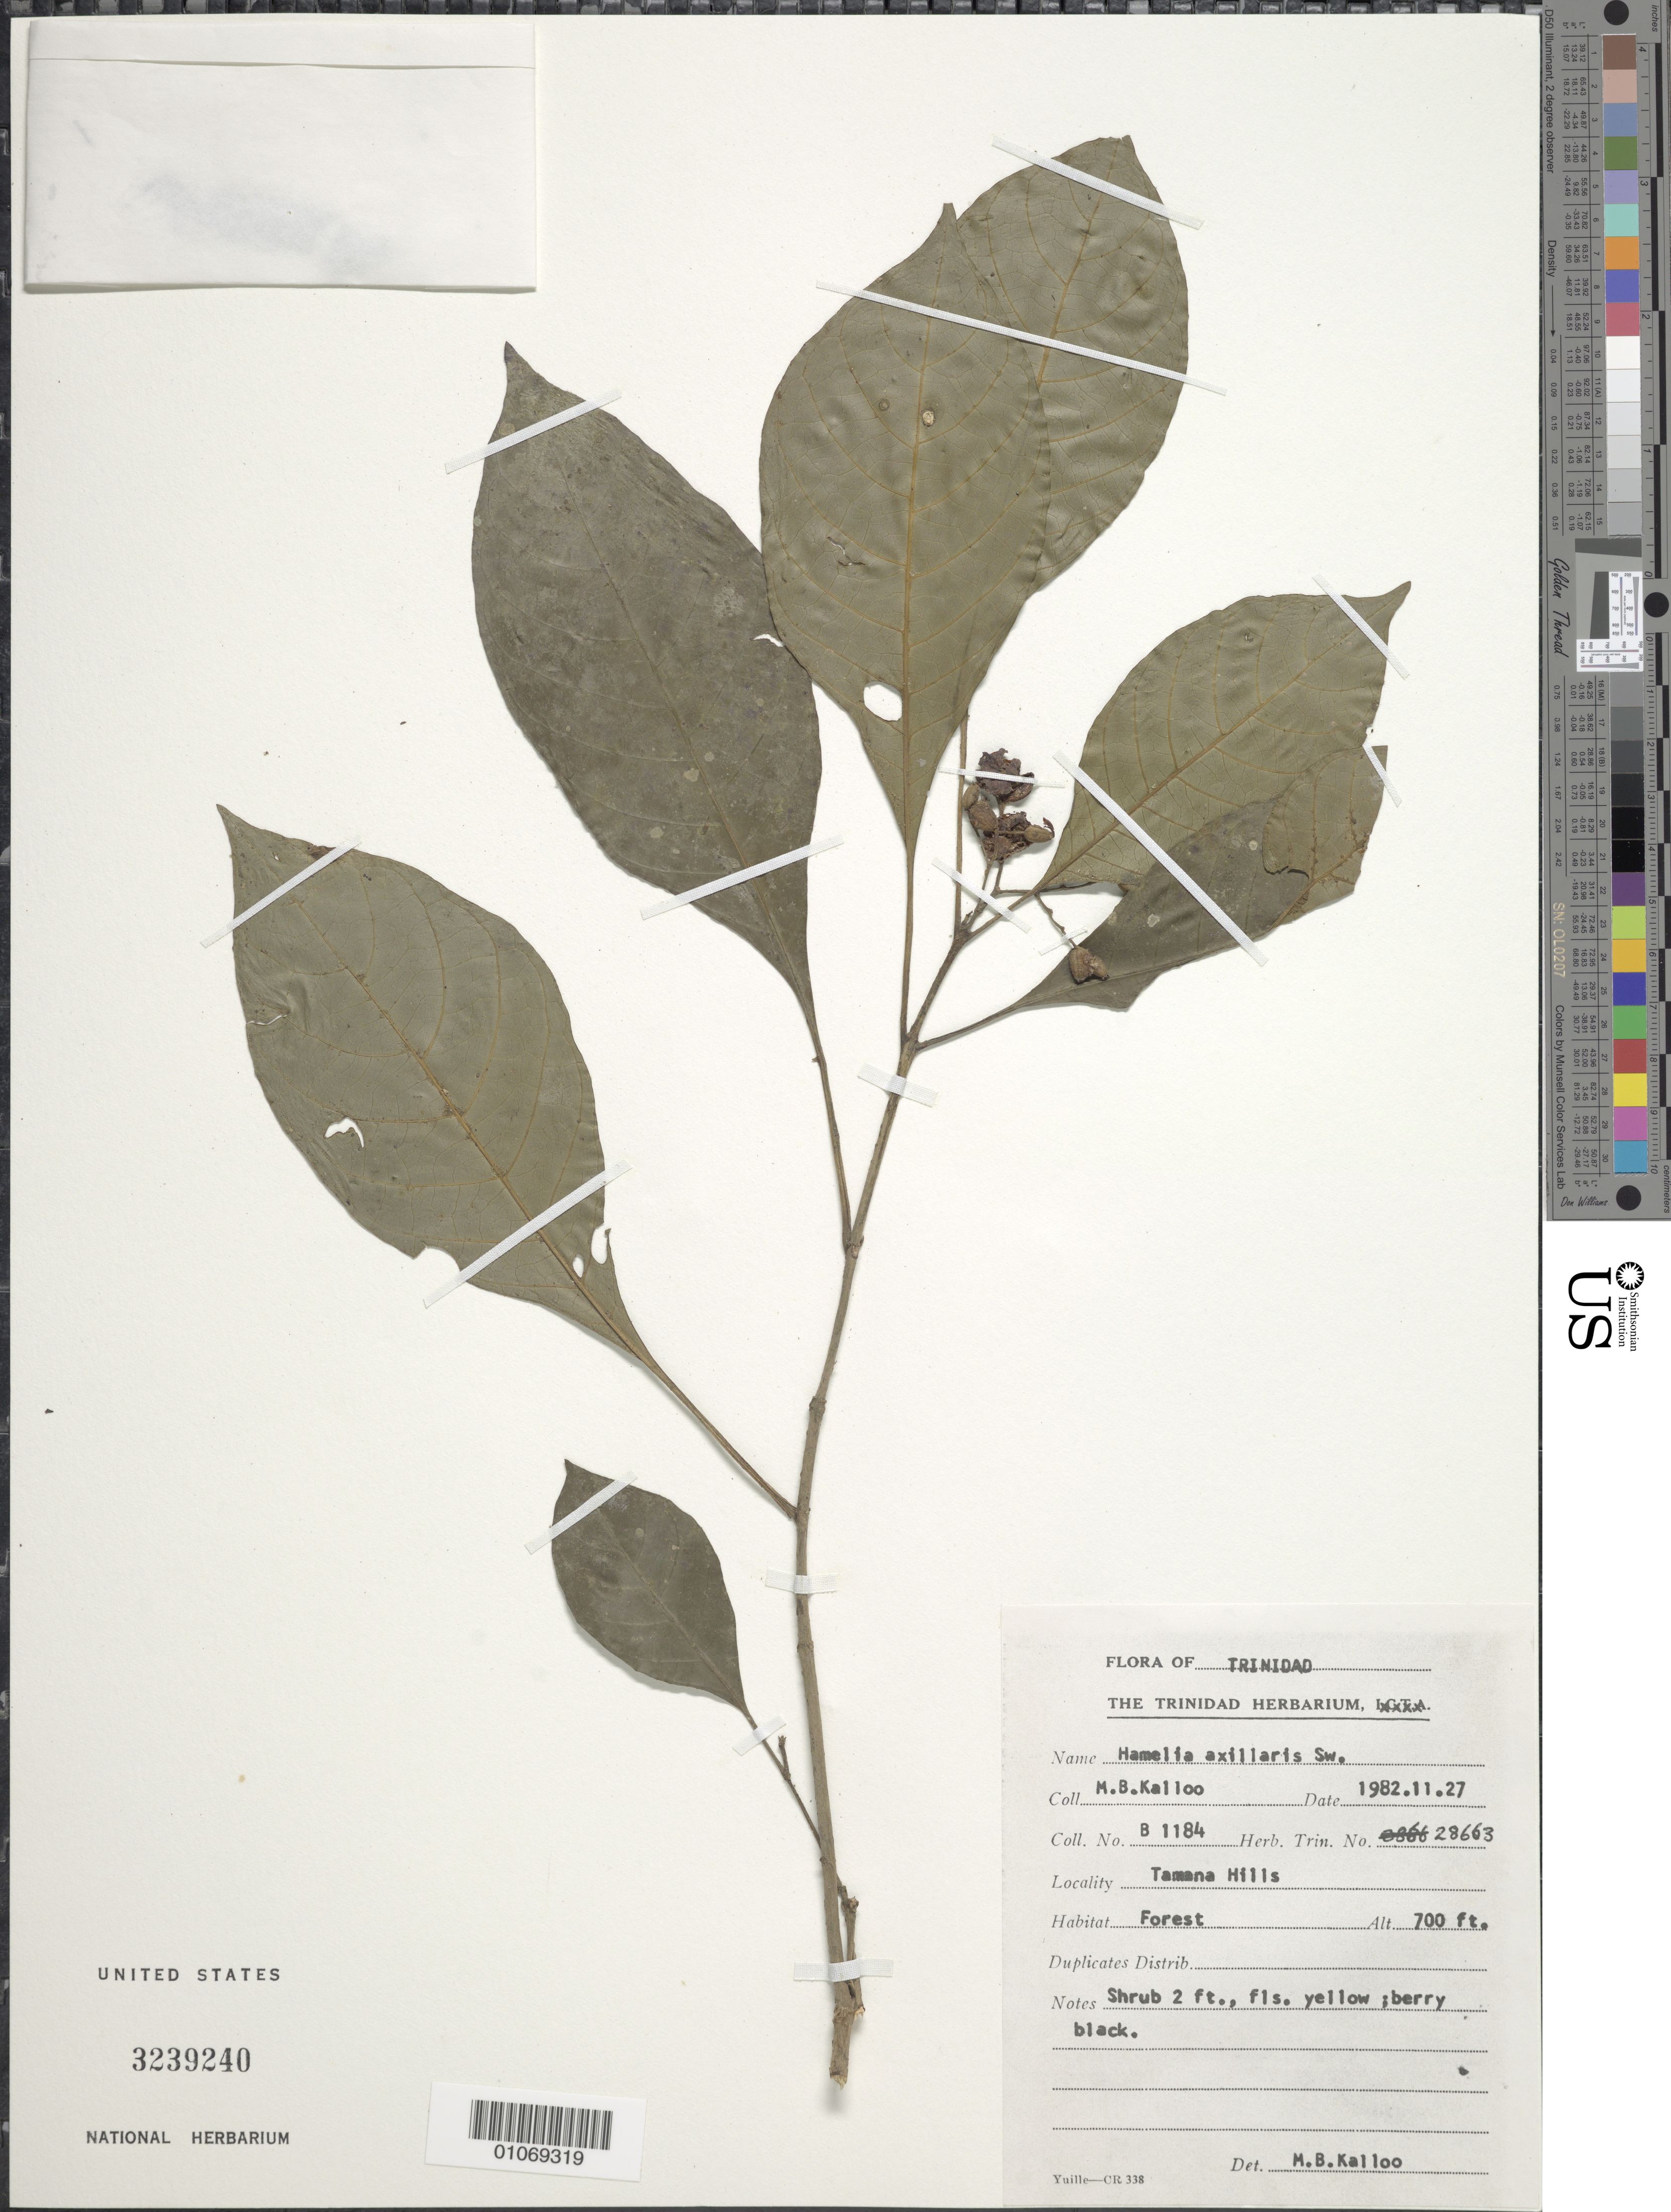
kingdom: Plantae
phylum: Tracheophyta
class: Magnoliopsida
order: Gentianales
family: Rubiaceae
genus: Hamelia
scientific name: Hamelia axillaris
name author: Sw.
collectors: M. Kalloo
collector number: B1184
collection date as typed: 27 Nov 1982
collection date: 1982-11-27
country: Trinidad and Tobago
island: Trinidad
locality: Tamana Hills. Forest.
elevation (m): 213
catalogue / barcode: US 3239240